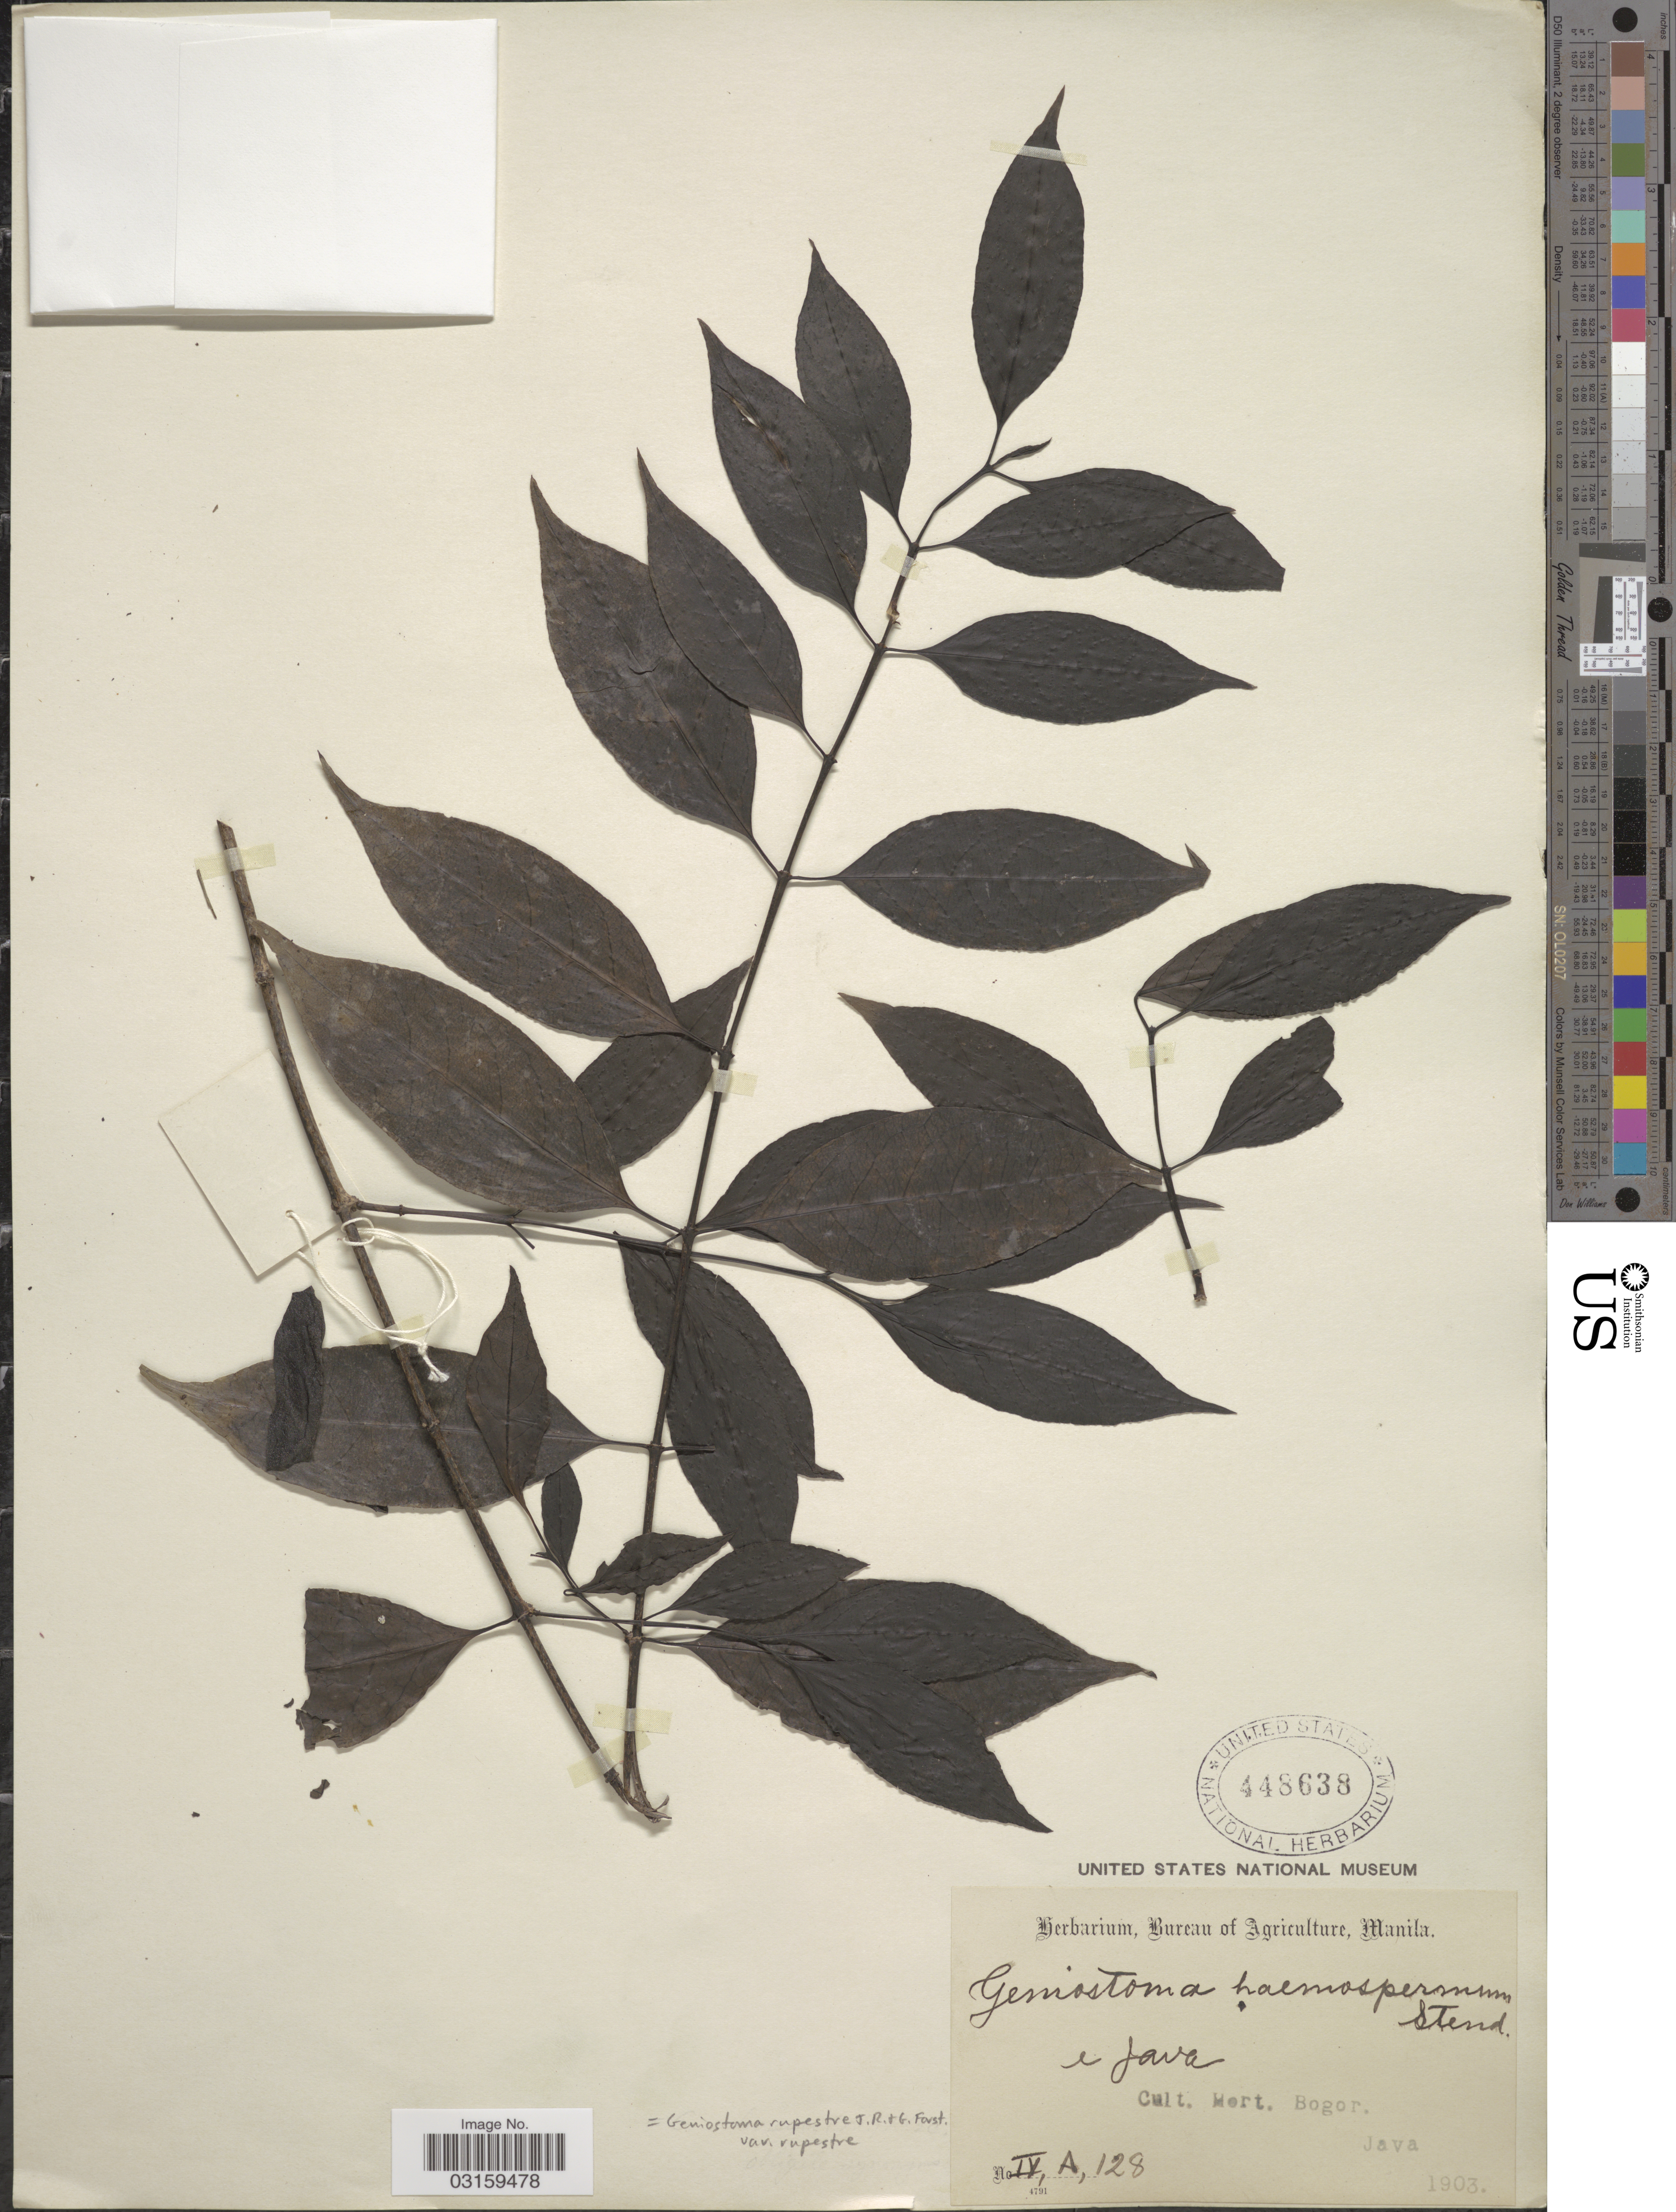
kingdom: Plantae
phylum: Tracheophyta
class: Magnoliopsida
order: Gentianales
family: Loganiaceae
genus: Geniostoma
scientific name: Geniostoma rupestre var. rupestre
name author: J.R. Forst. & G. Forst.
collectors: ex Herb. Bur. Agric. Manila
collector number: IV,A,128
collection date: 1903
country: Indonesia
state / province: Java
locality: Cult. Hort. Bogor. Java.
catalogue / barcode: US 448638